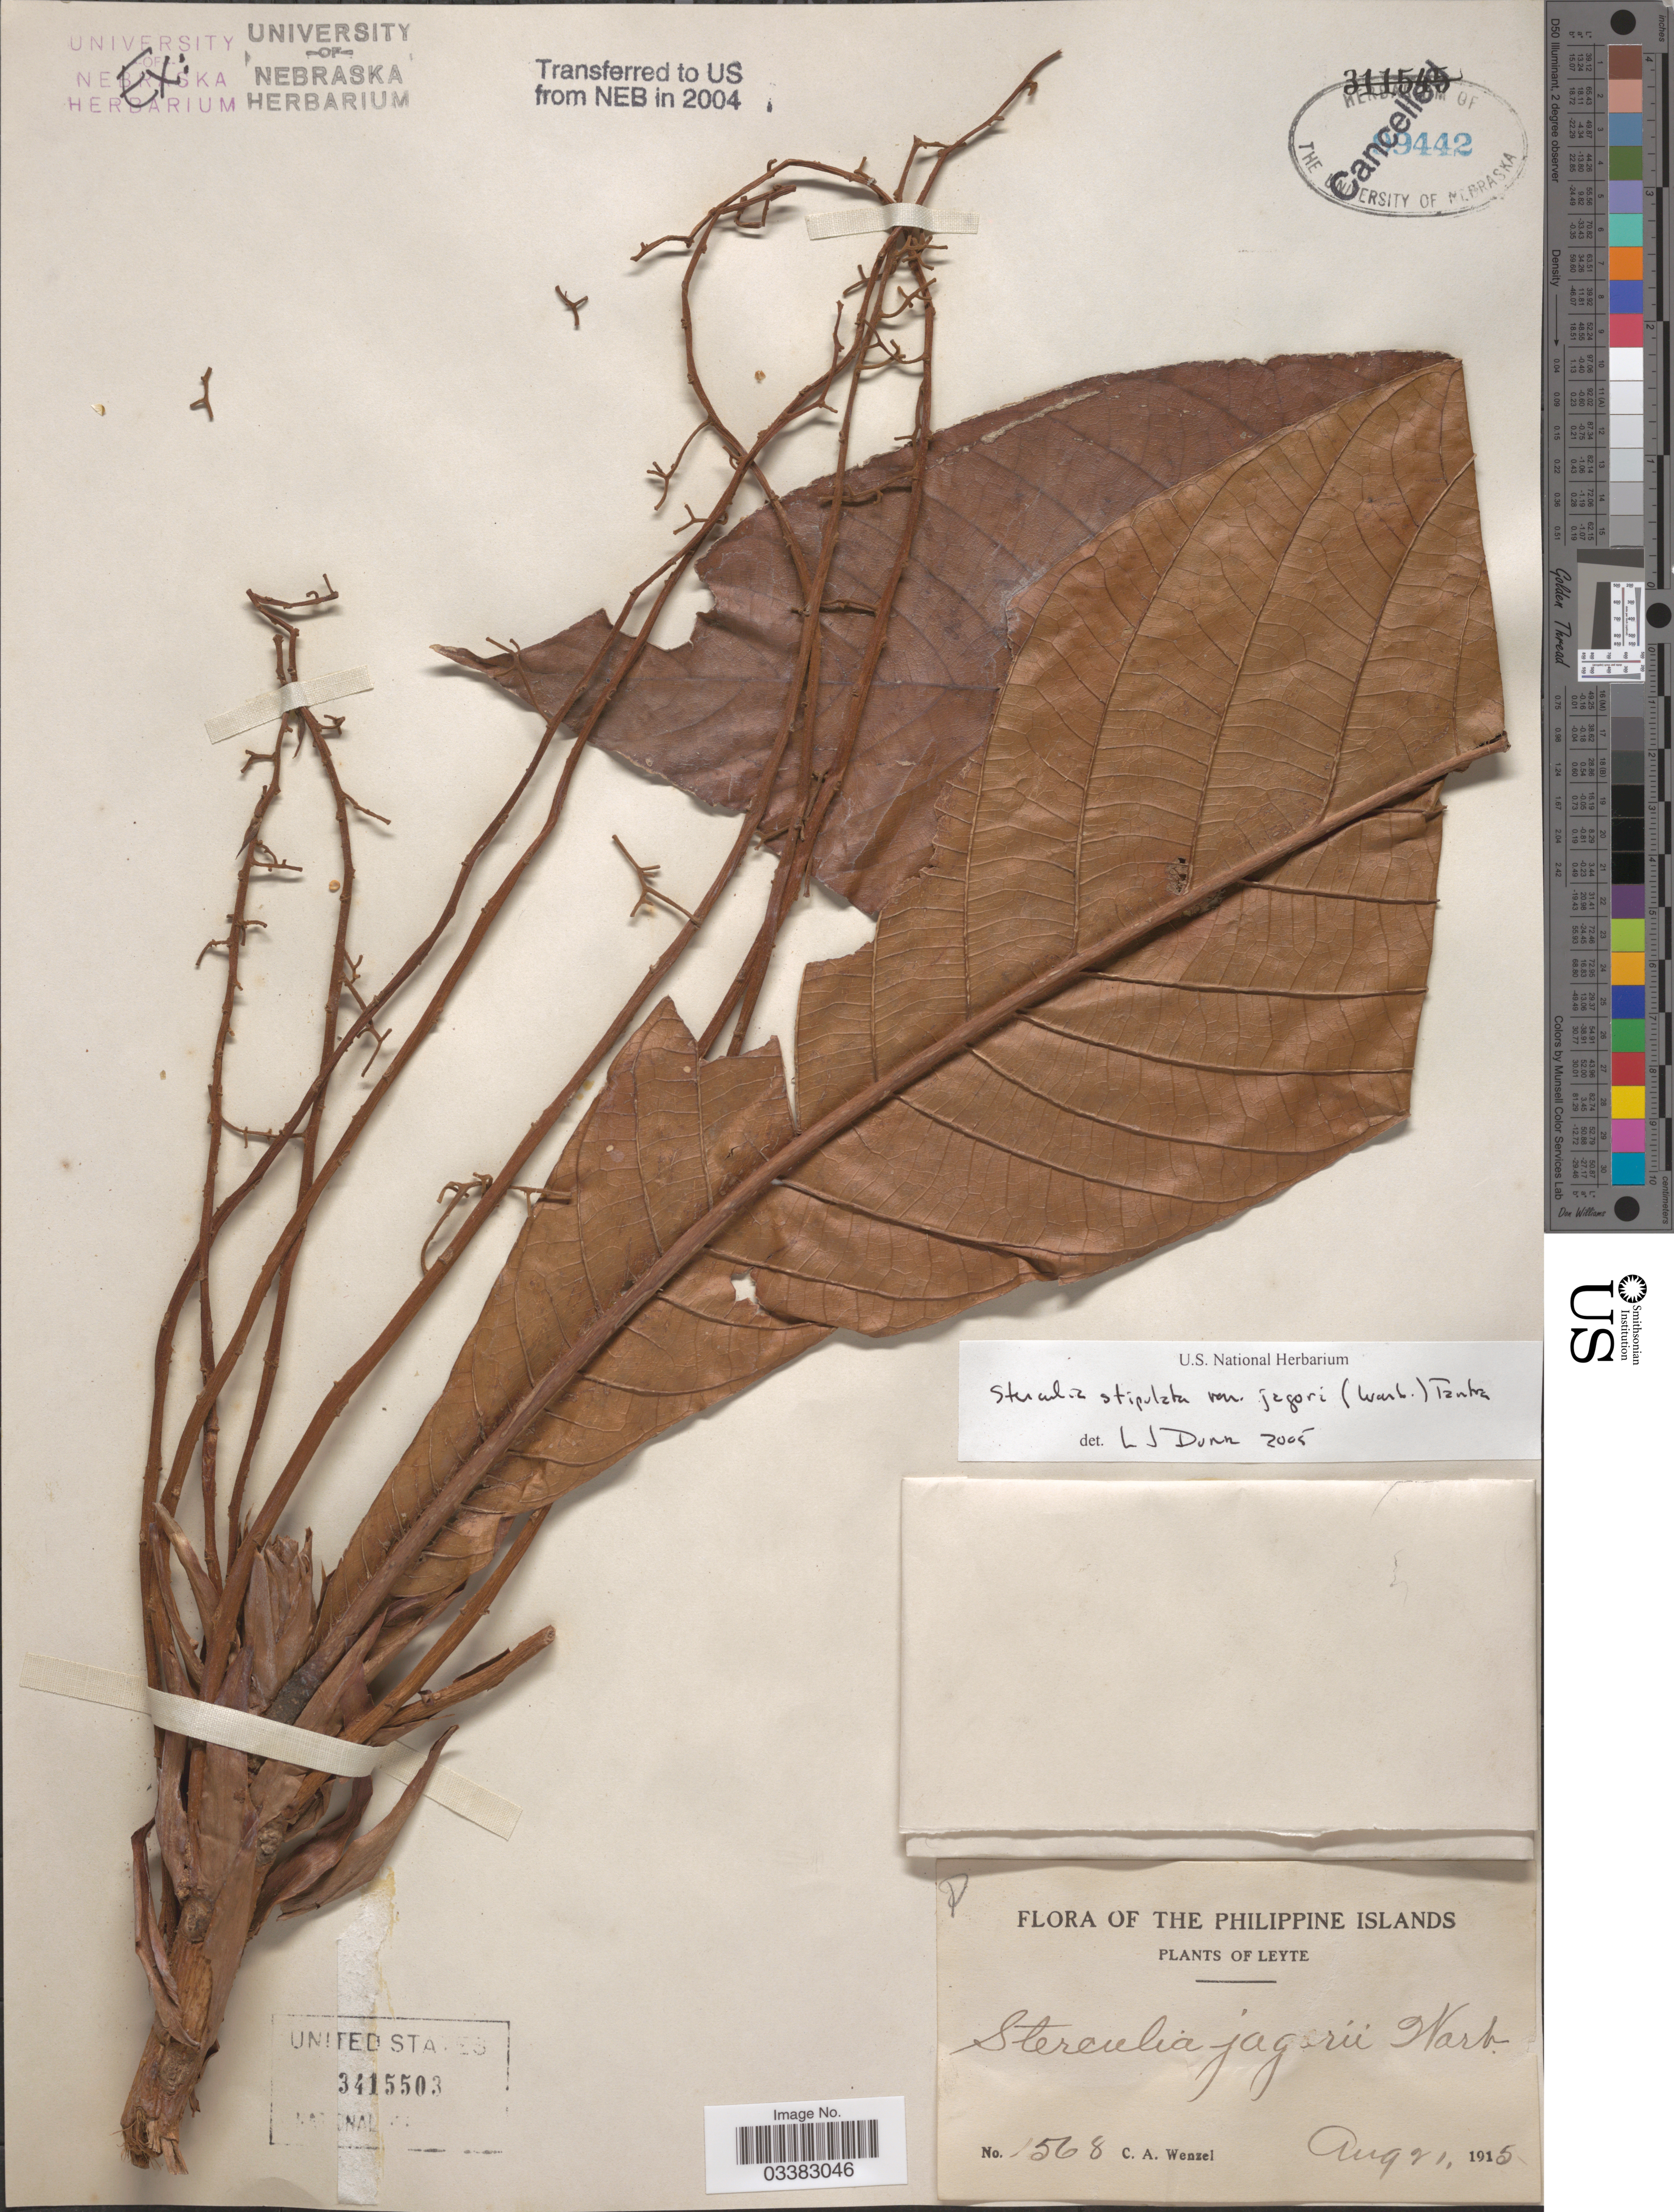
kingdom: Plantae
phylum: Tracheophyta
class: Magnoliopsida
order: Malvales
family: Malvaceae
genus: Sterculia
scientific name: Sterculia stipulata var. jagori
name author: (Warb.) Tantra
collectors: C. Wenzel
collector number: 1568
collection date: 1915-08-21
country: Philippines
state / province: Eastern Visayas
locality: The Philippine Islands, Leyte.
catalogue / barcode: US 3415503